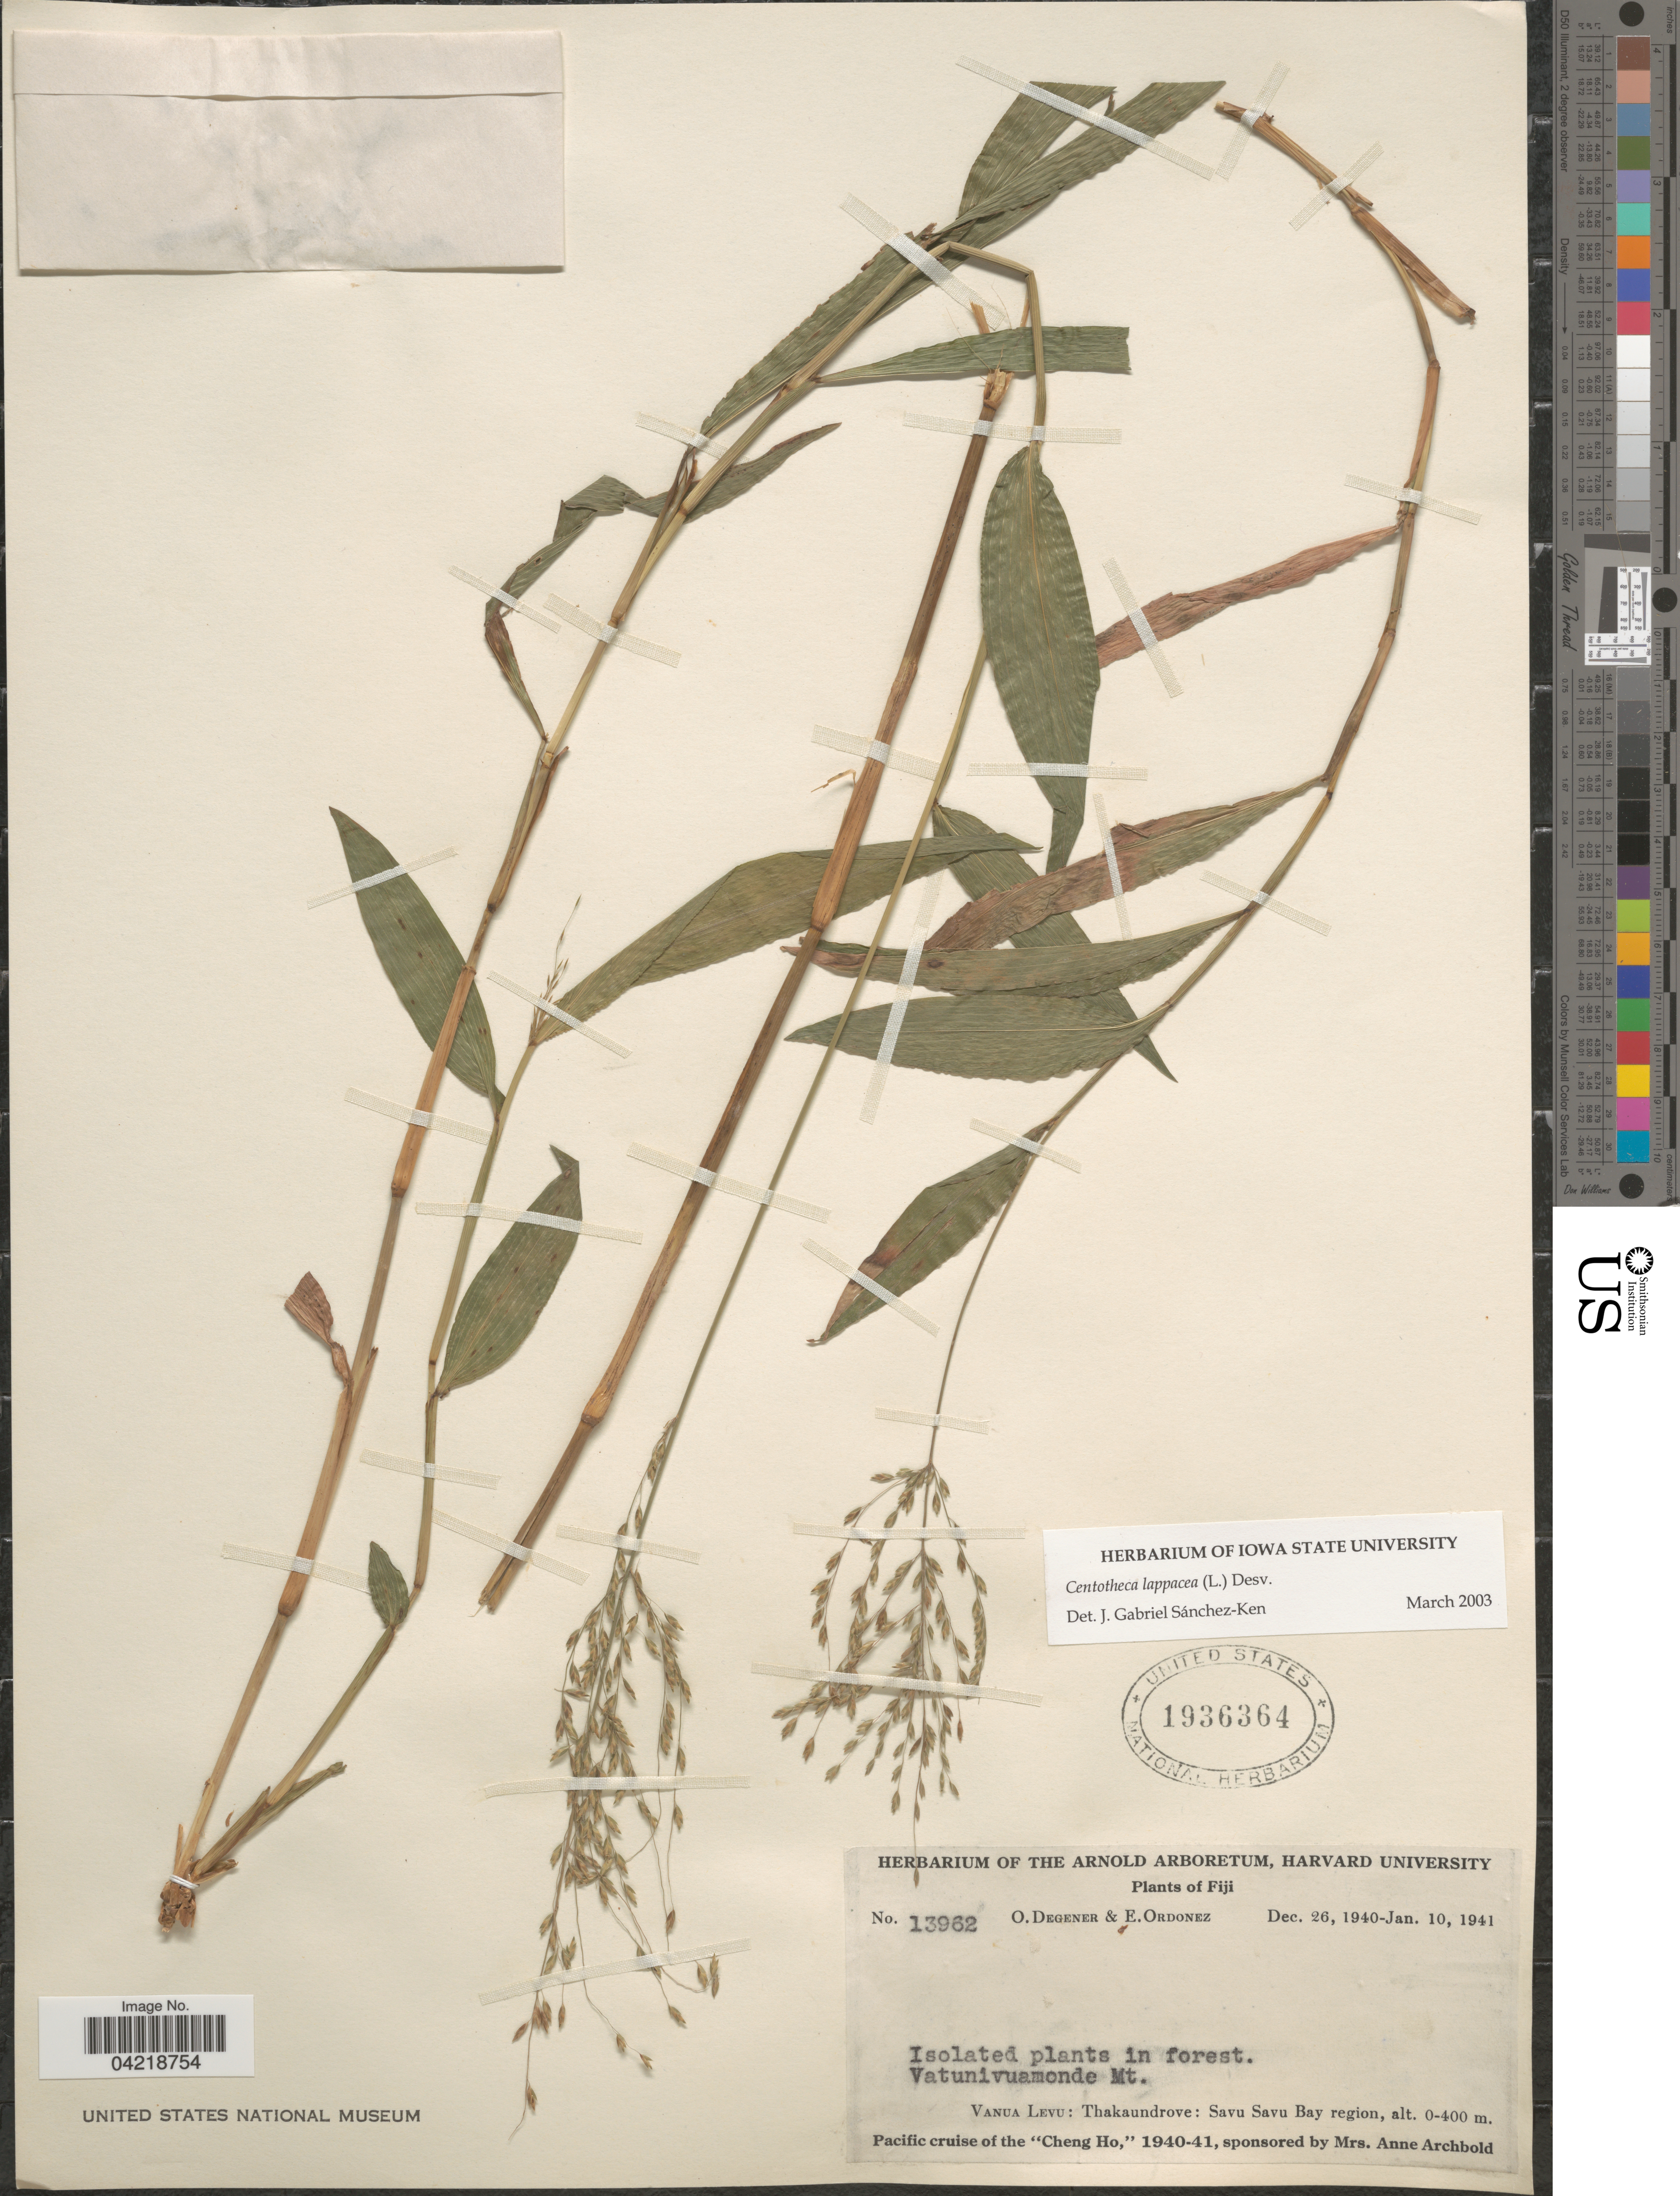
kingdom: Plantae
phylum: Tracheophyta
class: Liliopsida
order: Poales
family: Poaceae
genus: Centotheca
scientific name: Centotheca lappacea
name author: (L.) Desv.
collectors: O. Degener & E. Ordonez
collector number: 13962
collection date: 1940-12-26/1941-01-10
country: Fiji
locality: Vatunivuamonde Mt. Vanua Levu: Thakaundrove: Savu Savu Bay region.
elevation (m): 0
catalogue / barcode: US 1936364